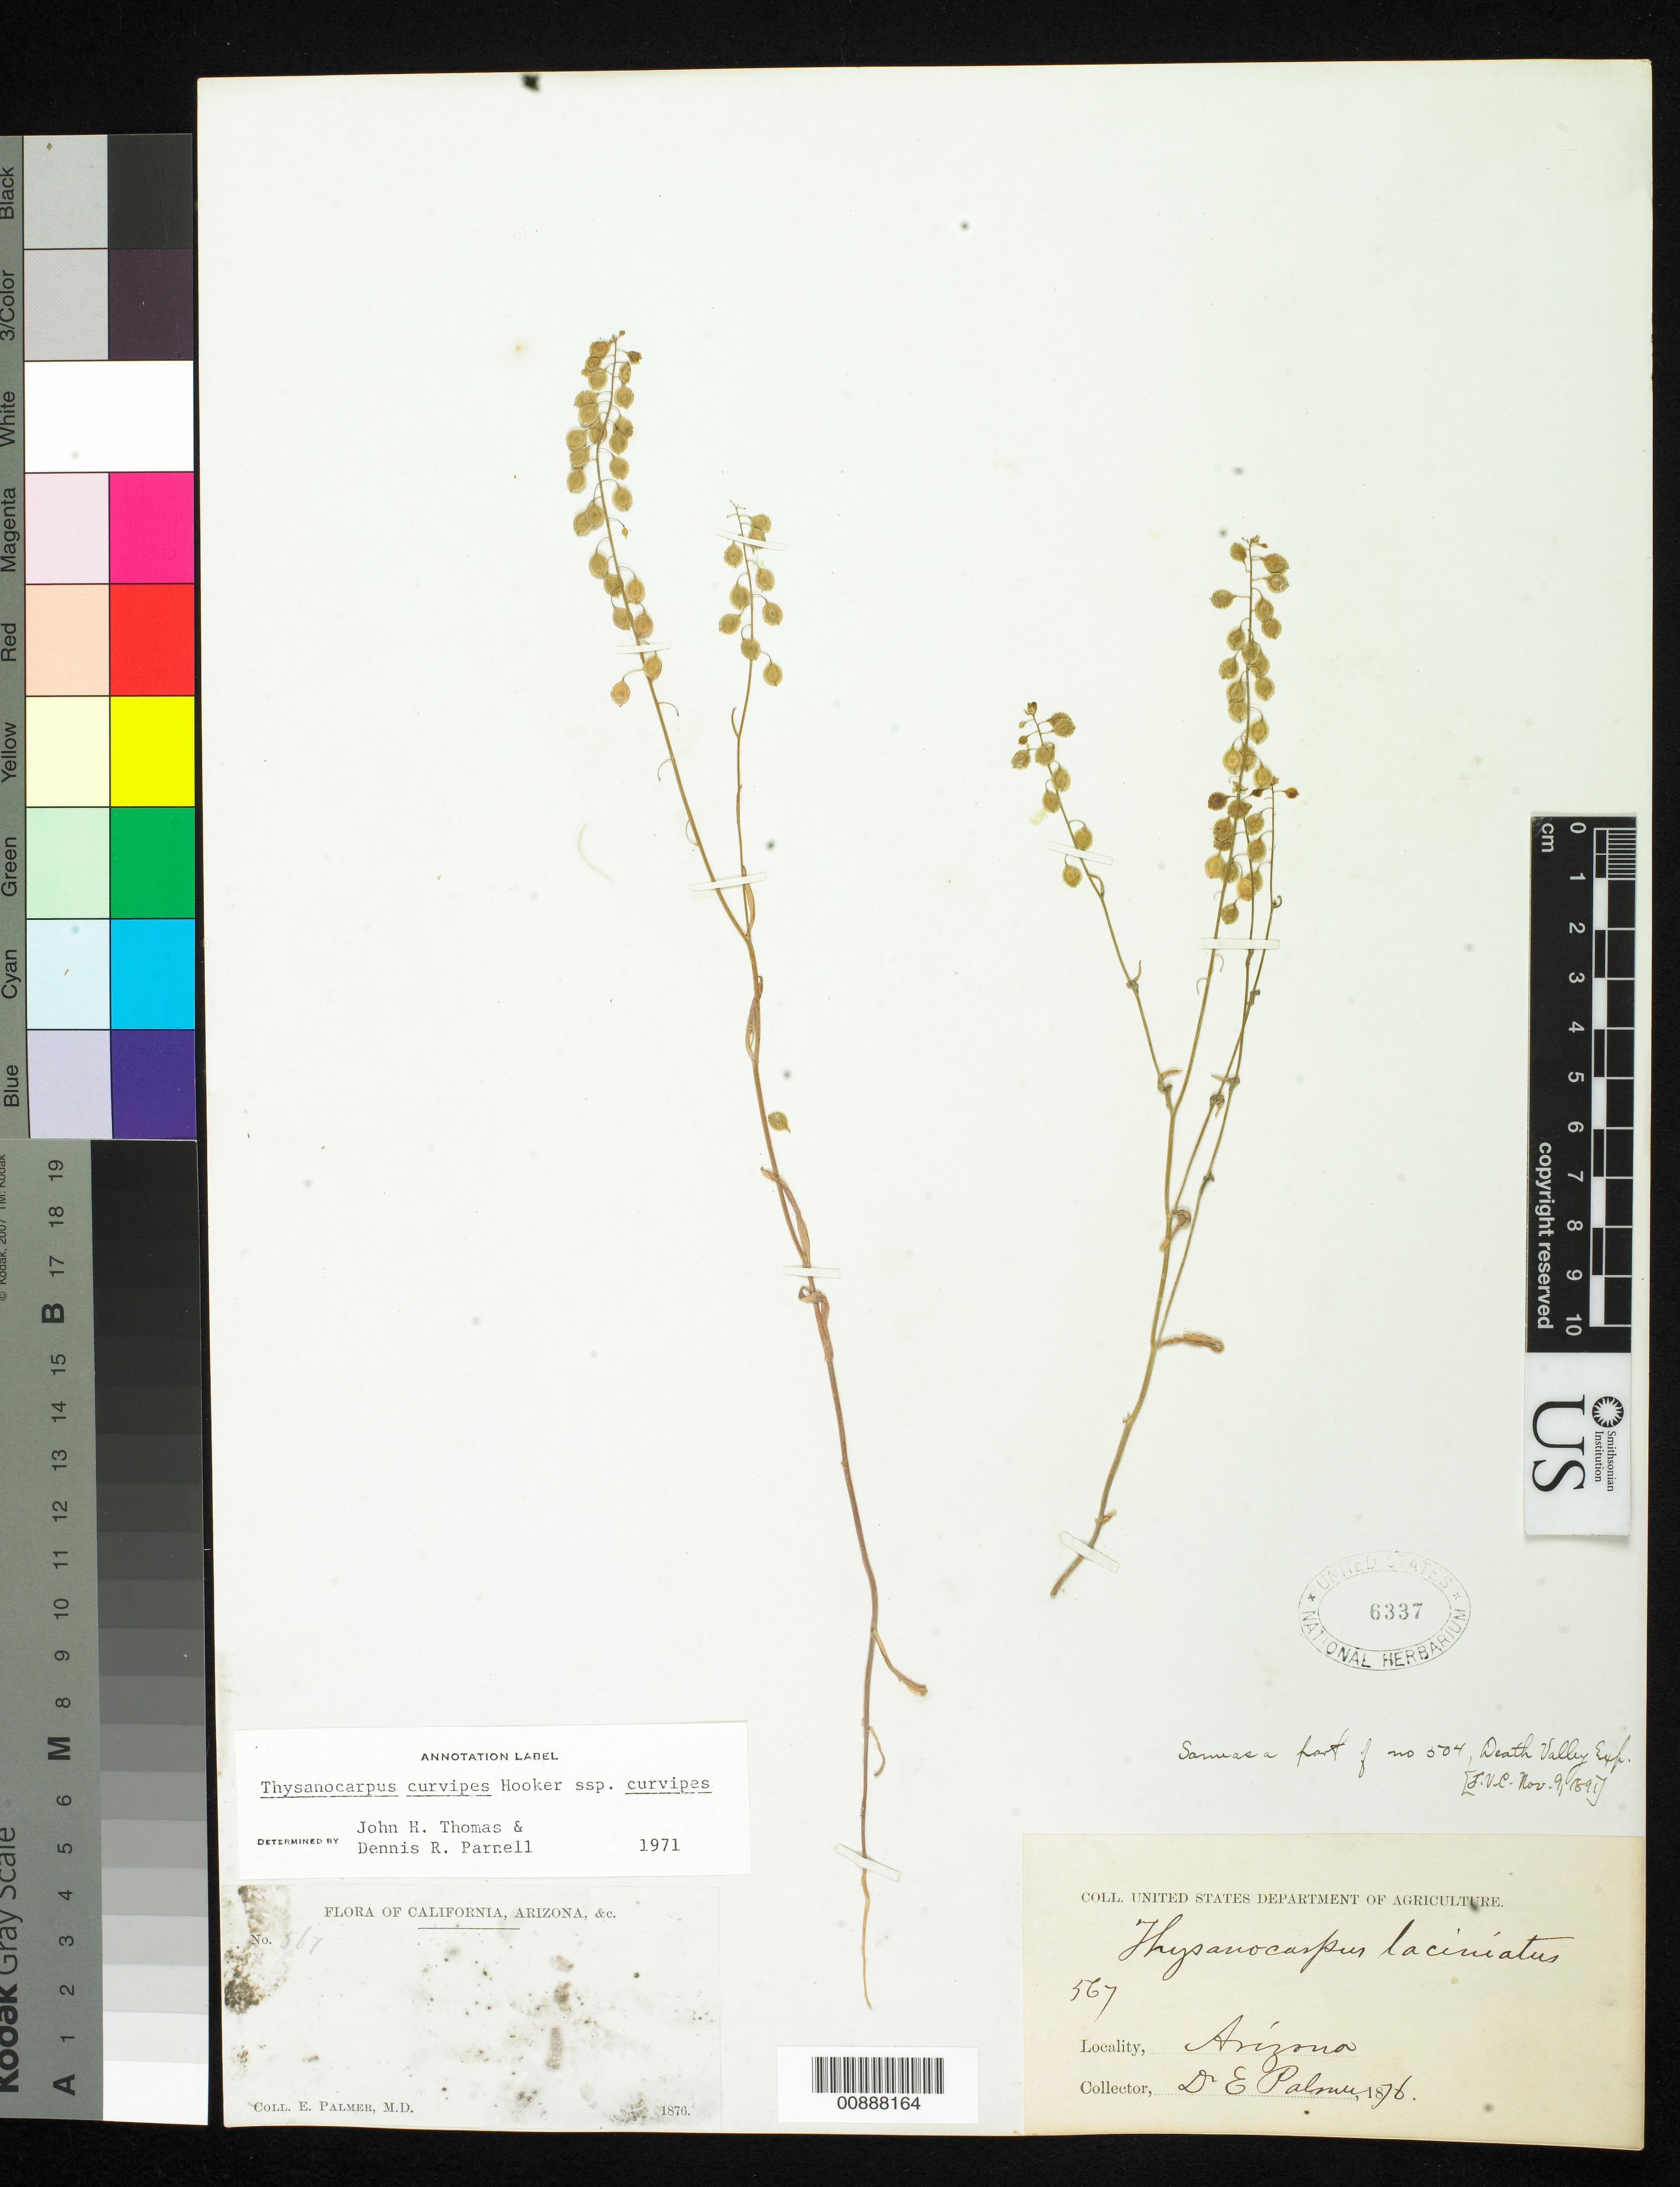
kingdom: Plantae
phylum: Tracheophyta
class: Magnoliopsida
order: Brassicales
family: Brassicaceae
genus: Thysanocarpus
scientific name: Thysanocarpus curvipes subsp. curvipes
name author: Hook.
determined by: Thomas, J. H.; Parnell, D. R.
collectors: E. Palmer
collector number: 567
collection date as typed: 1876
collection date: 1876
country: United States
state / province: Arizona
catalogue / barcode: US 6337